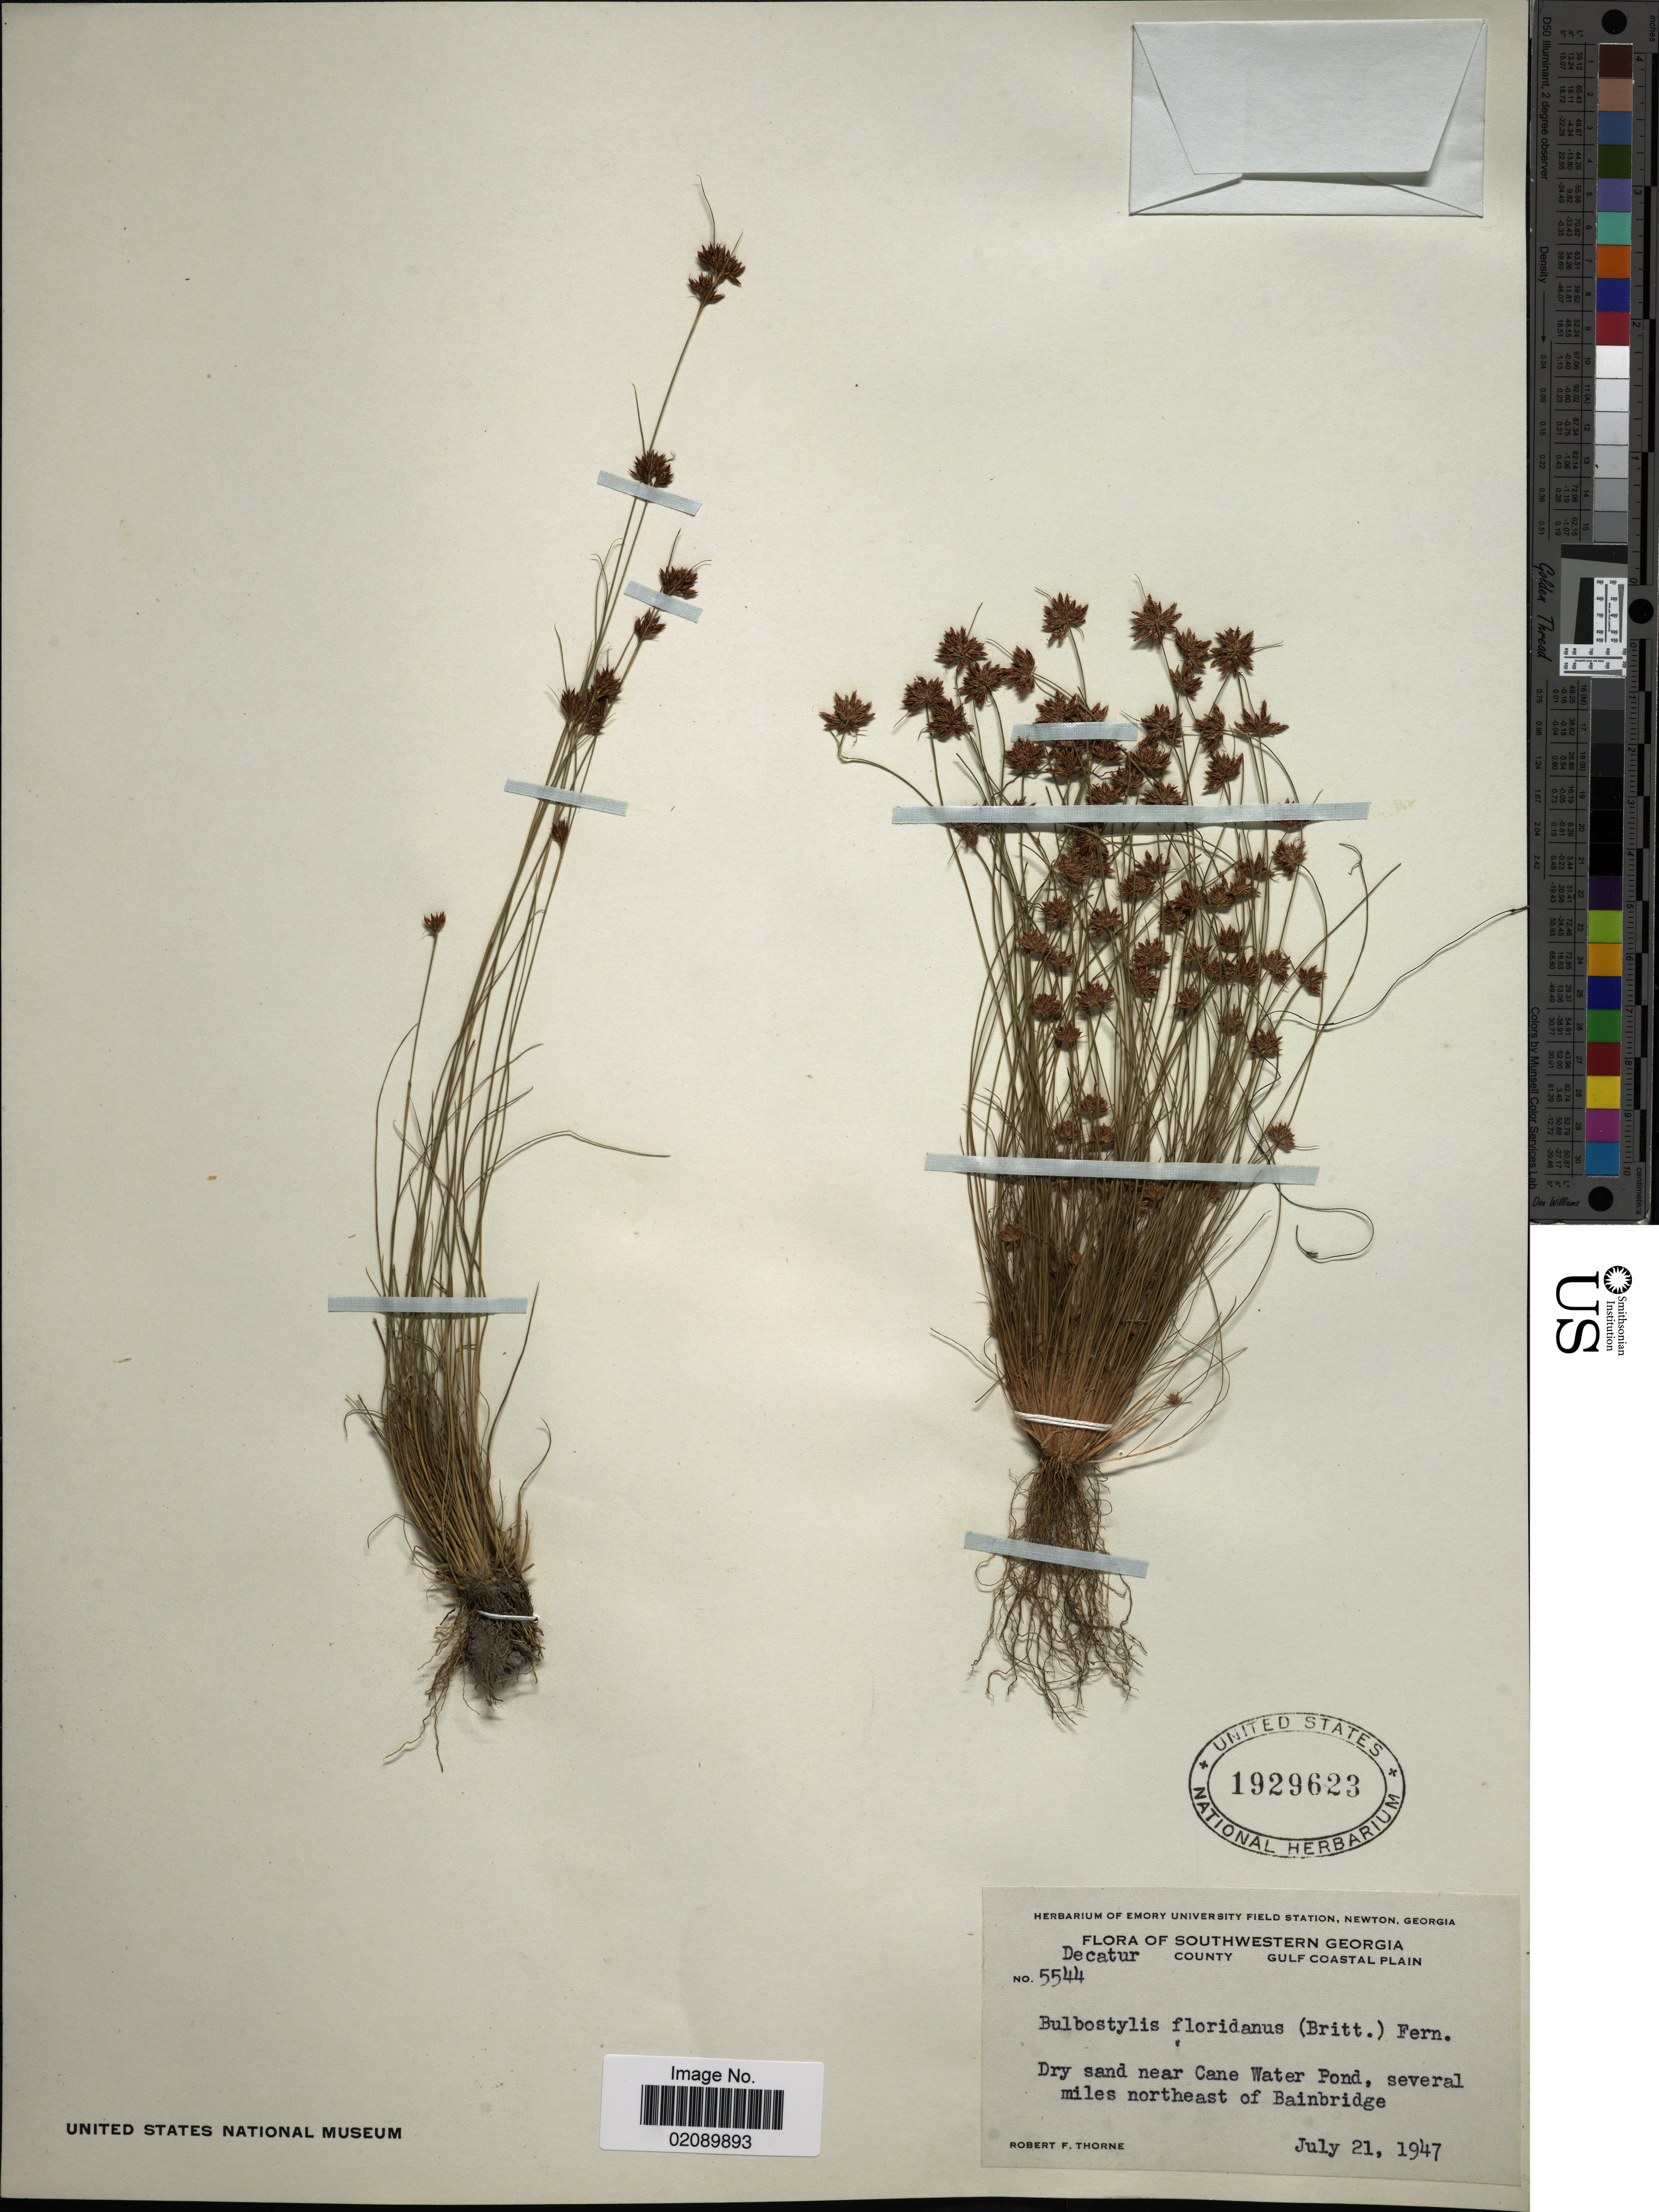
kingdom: Plantae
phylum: Tracheophyta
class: Liliopsida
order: Poales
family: Cyperaceae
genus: Bulbostylis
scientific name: Bulbostylis barbata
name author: (Rottb.) C.B. Clarke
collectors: R. F. Thorne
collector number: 5544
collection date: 1947-07-21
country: United States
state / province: Georgia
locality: Southwestern Georgia. Decatur County, Gulf Coastal Plain. Dry sand near Cane Water Pond, several miles northeast of Bainbridge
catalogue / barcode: US 1929623